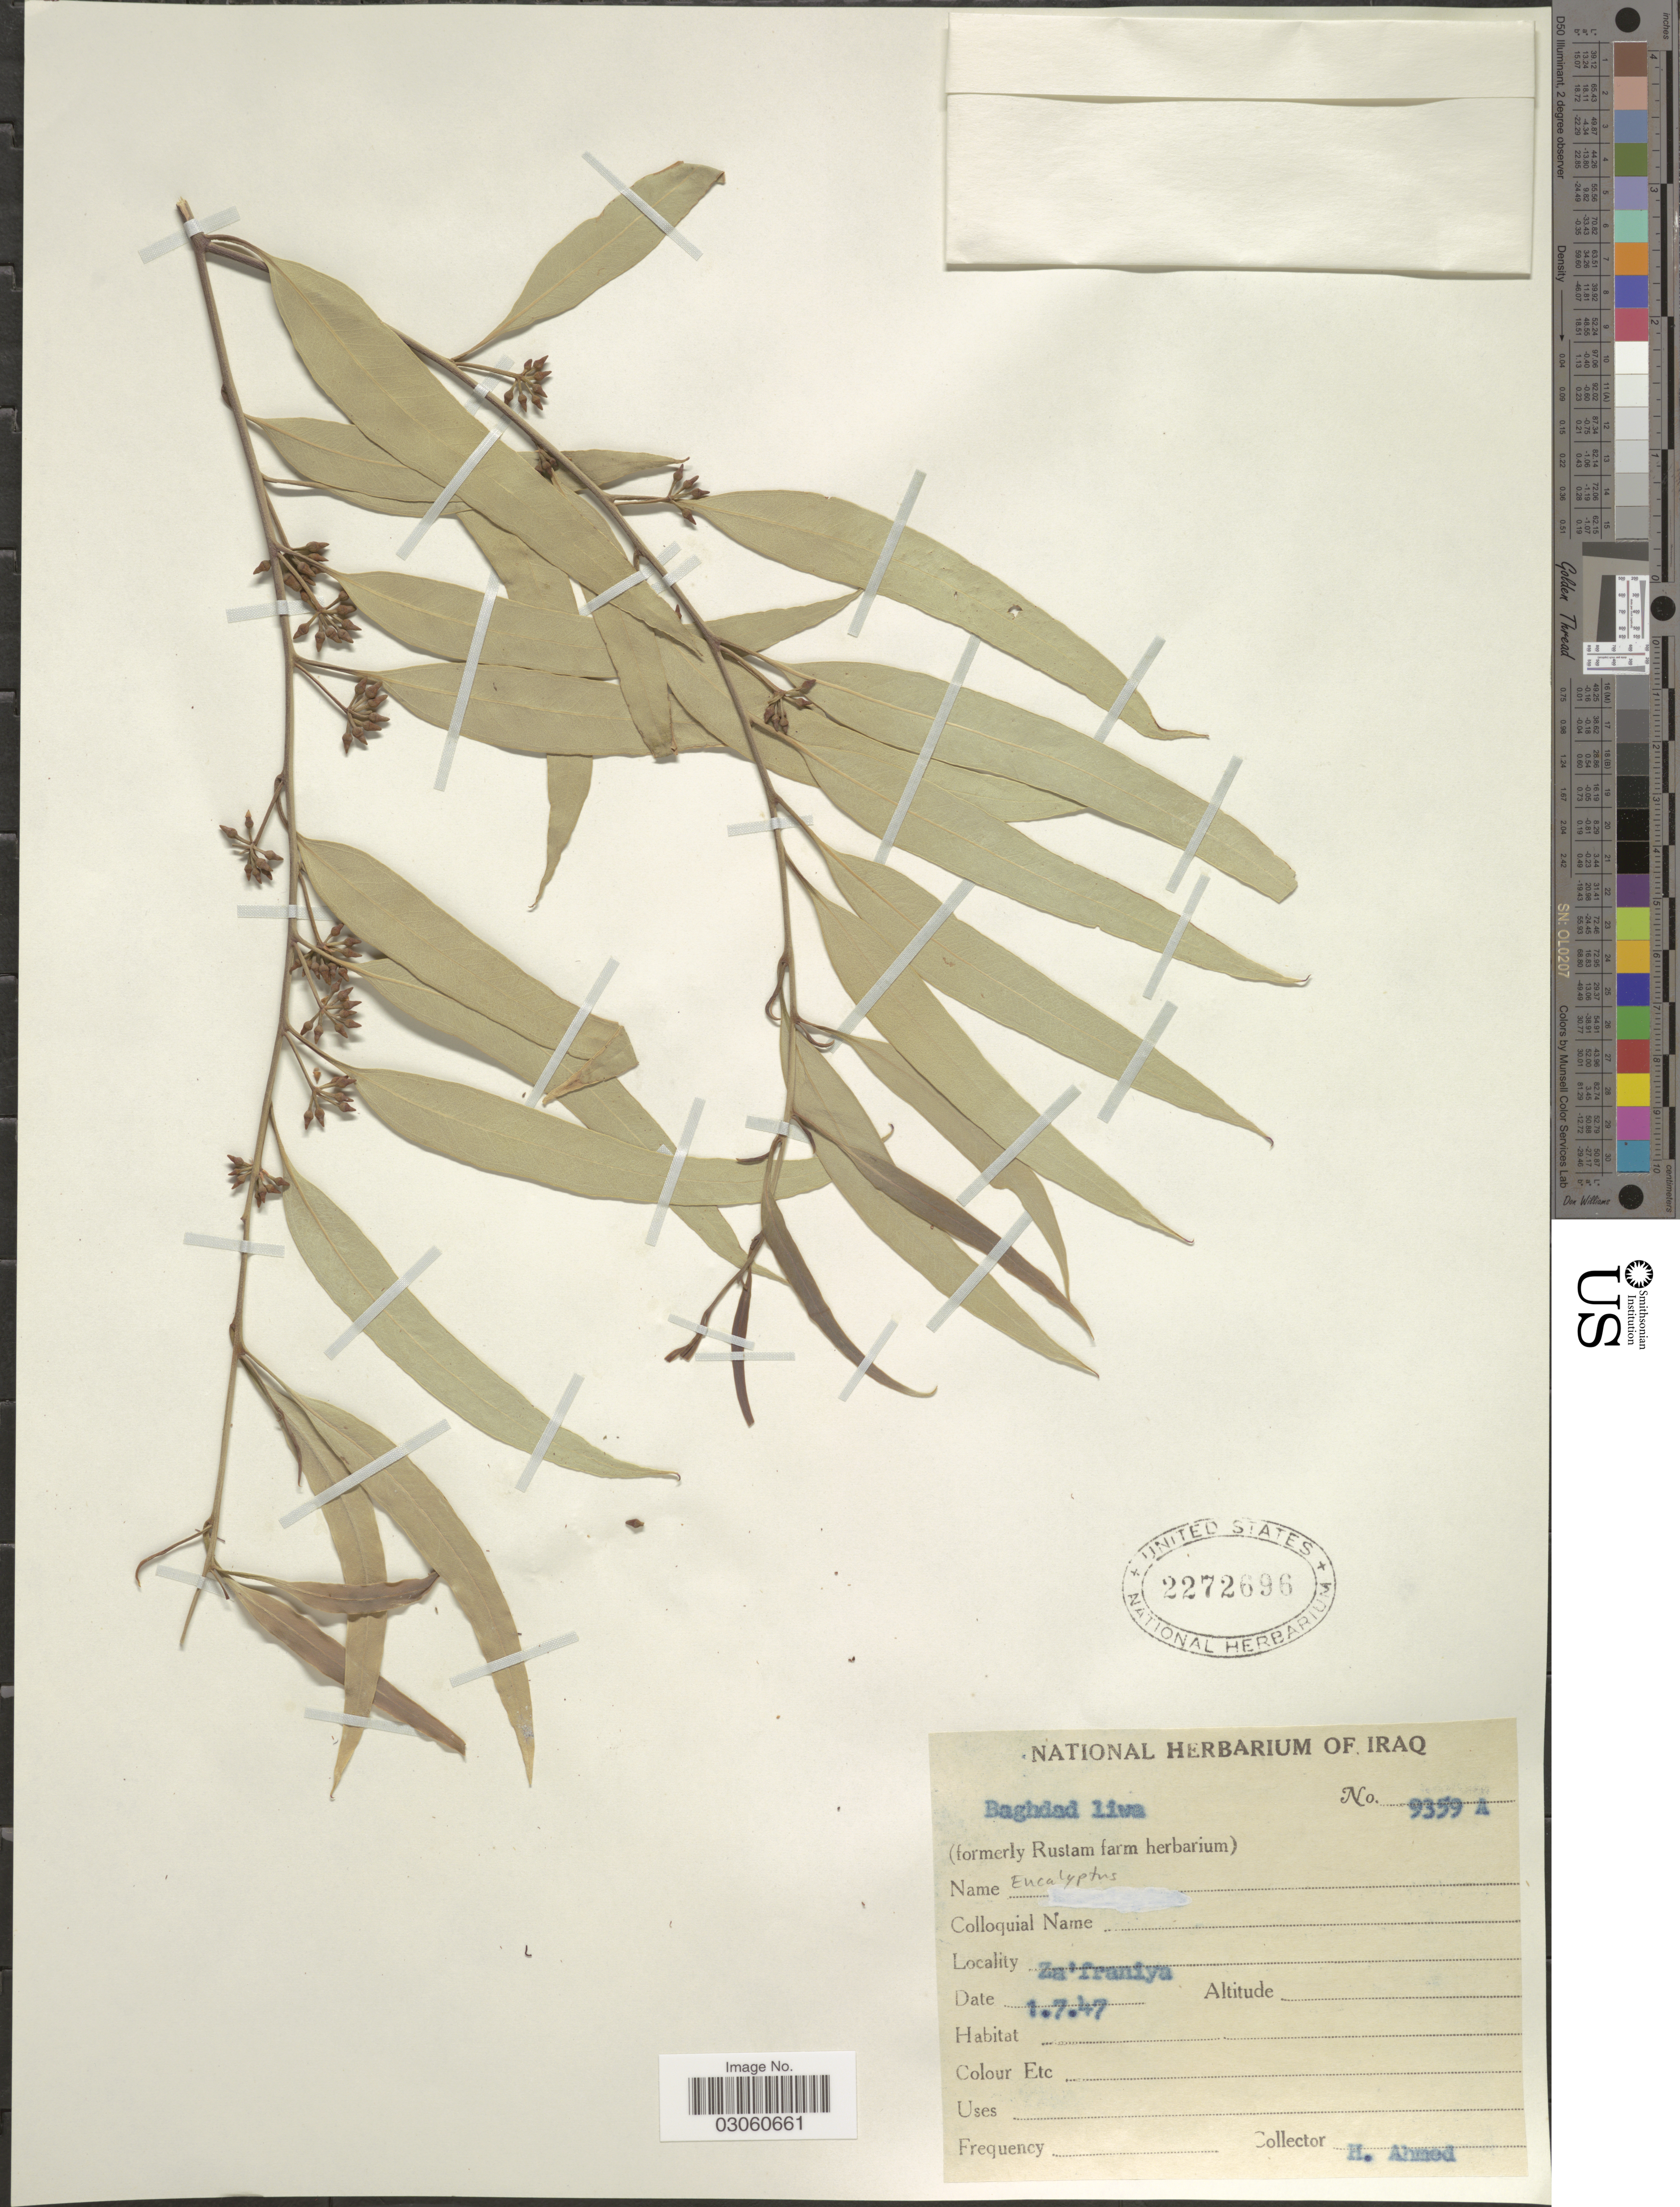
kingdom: Plantae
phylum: Tracheophyta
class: Magnoliopsida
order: Myrtales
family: Myrtaceae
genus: Eucalyptus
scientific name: Eucalyptus sp.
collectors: H. Ahmed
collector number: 9359 A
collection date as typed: Transcribed d/m/y: 1/7/47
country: Iraq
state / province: Baghdad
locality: Baghdad liwa. Za'franiya.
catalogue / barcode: US 2272696